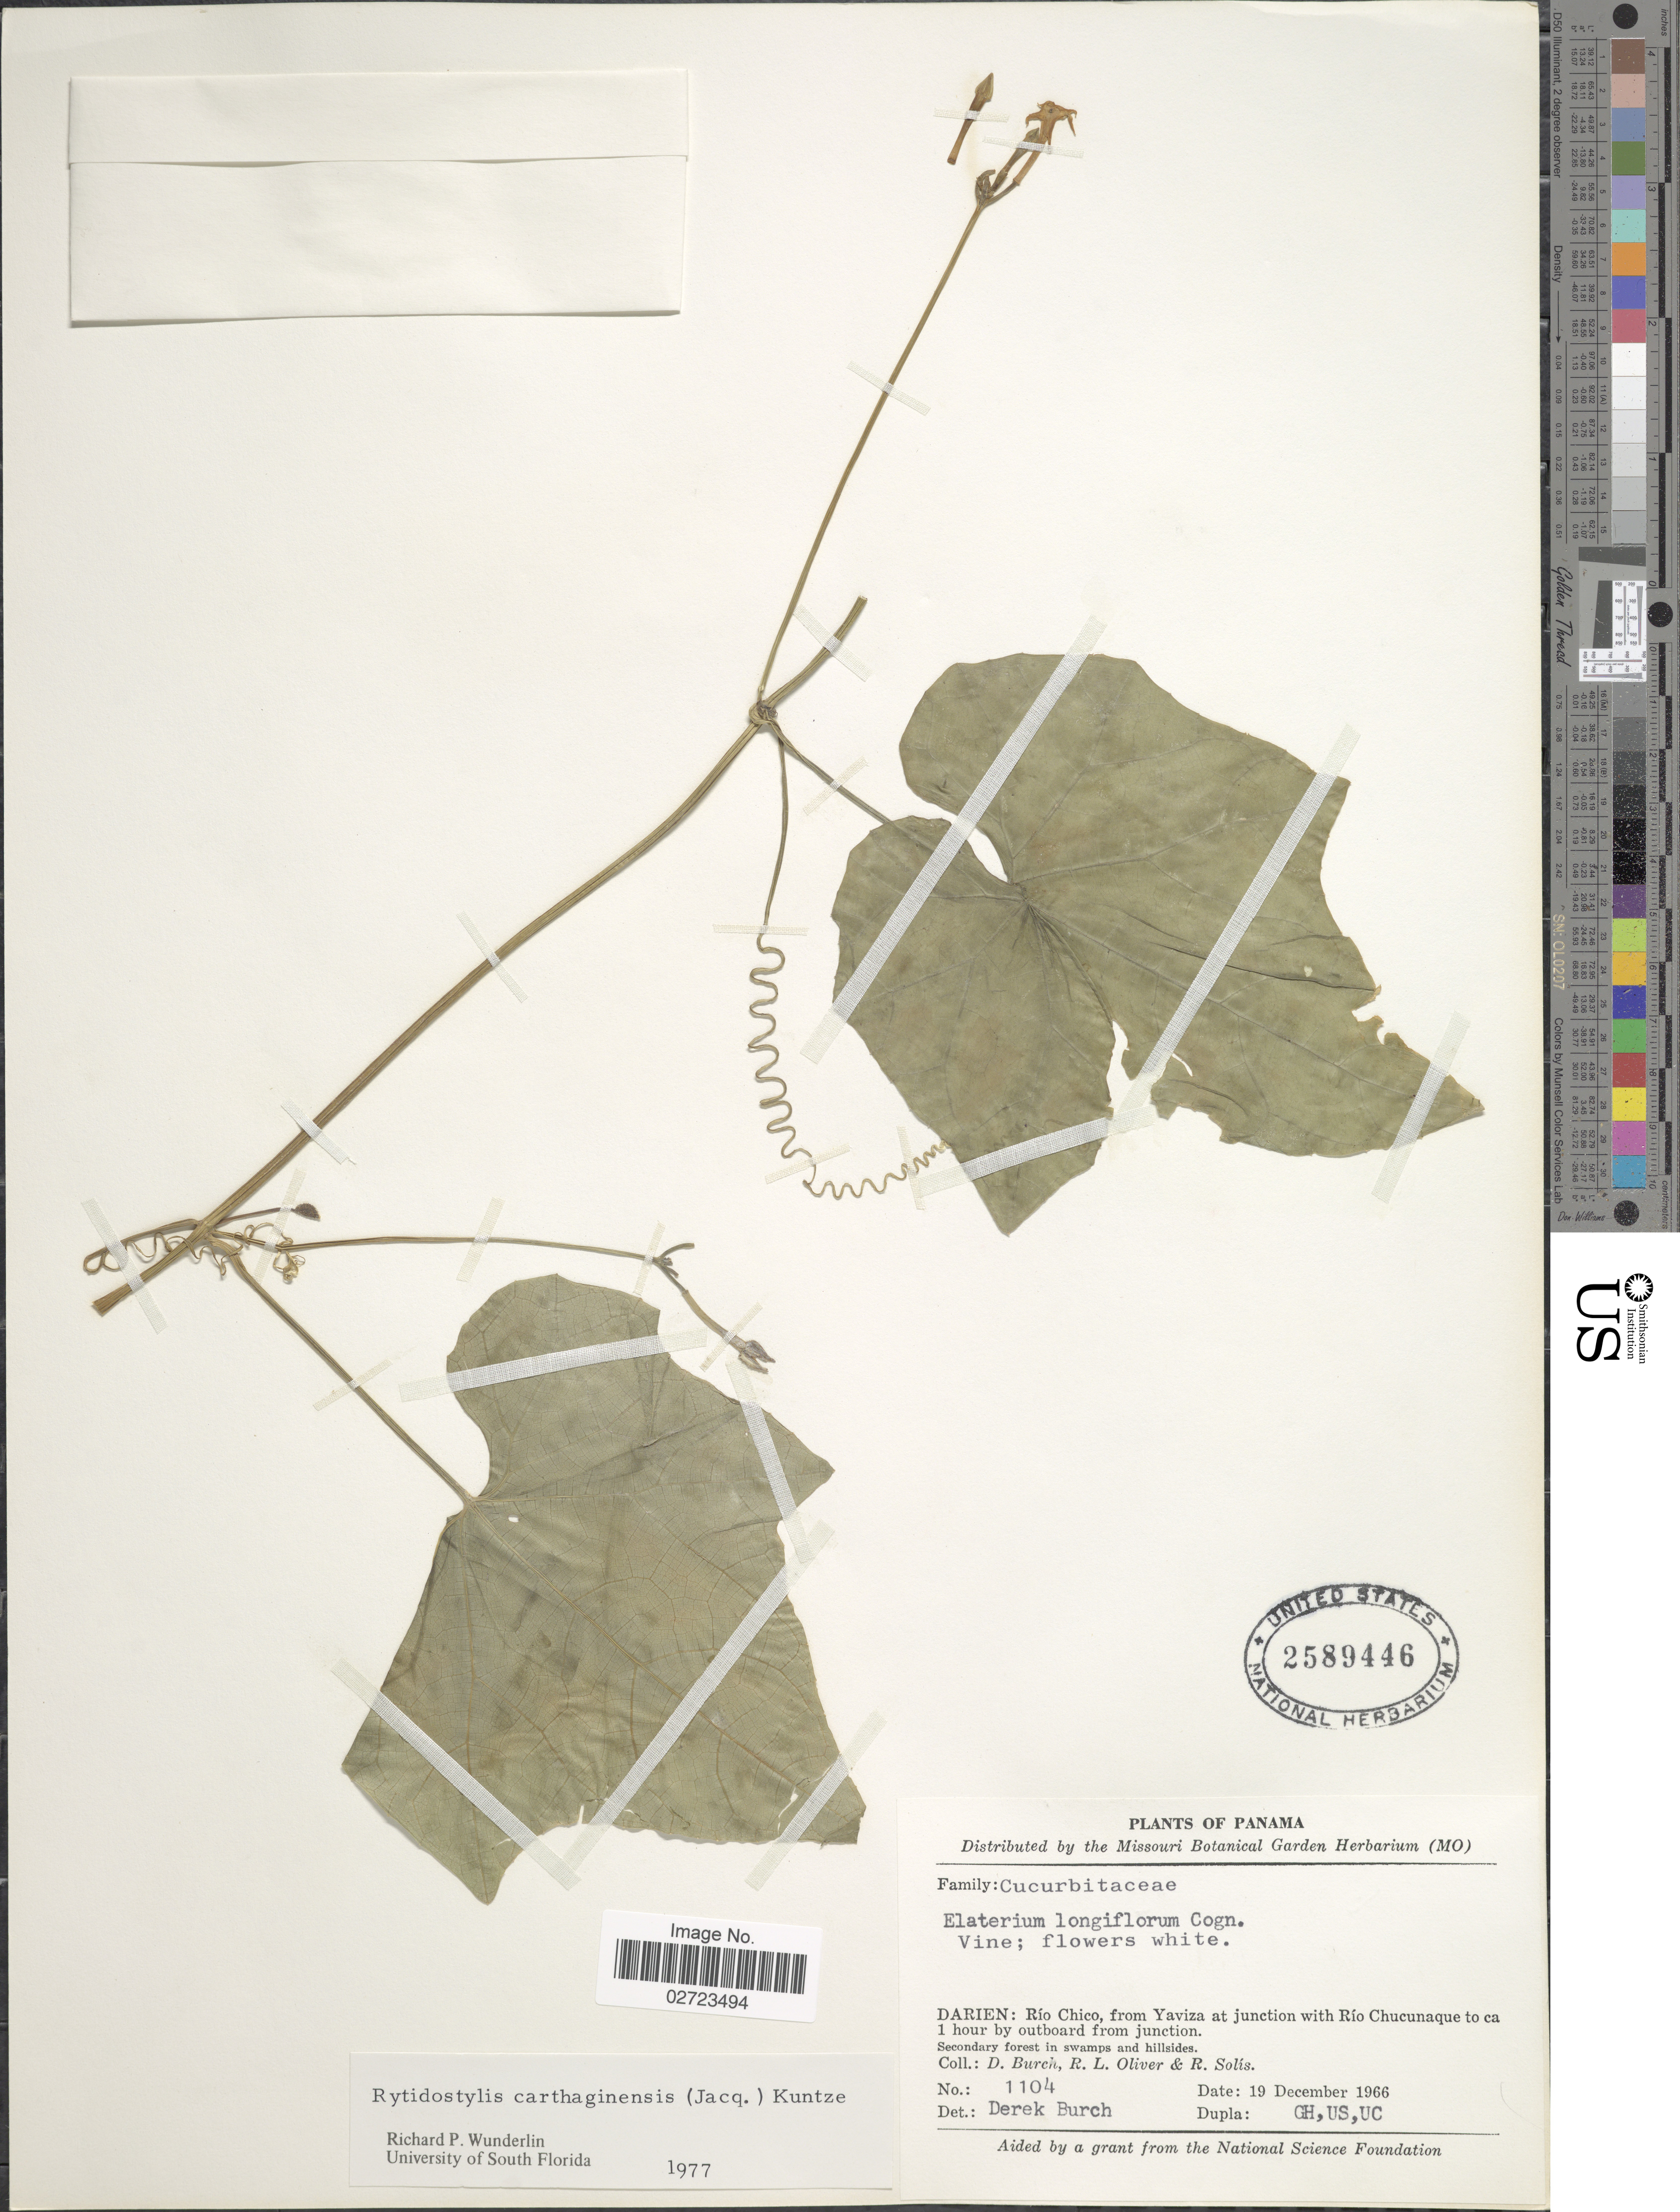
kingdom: Plantae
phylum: Tracheophyta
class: Magnoliopsida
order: Cucurbitales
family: Cucurbitaceae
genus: Cyclanthera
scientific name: Cyclanthera carthagenensis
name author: (Jacq.) H. Schaef. & S.S. Renner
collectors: D. Burch, R. Oliver & R. Solis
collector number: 1104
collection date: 1966-12-19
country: Panama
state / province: Darién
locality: Rio Chico, from Yaviza at junction with Rio Chucunaque to ca 1 hour by outboard from junction, in swamps and hillsides.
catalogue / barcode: US 2589446